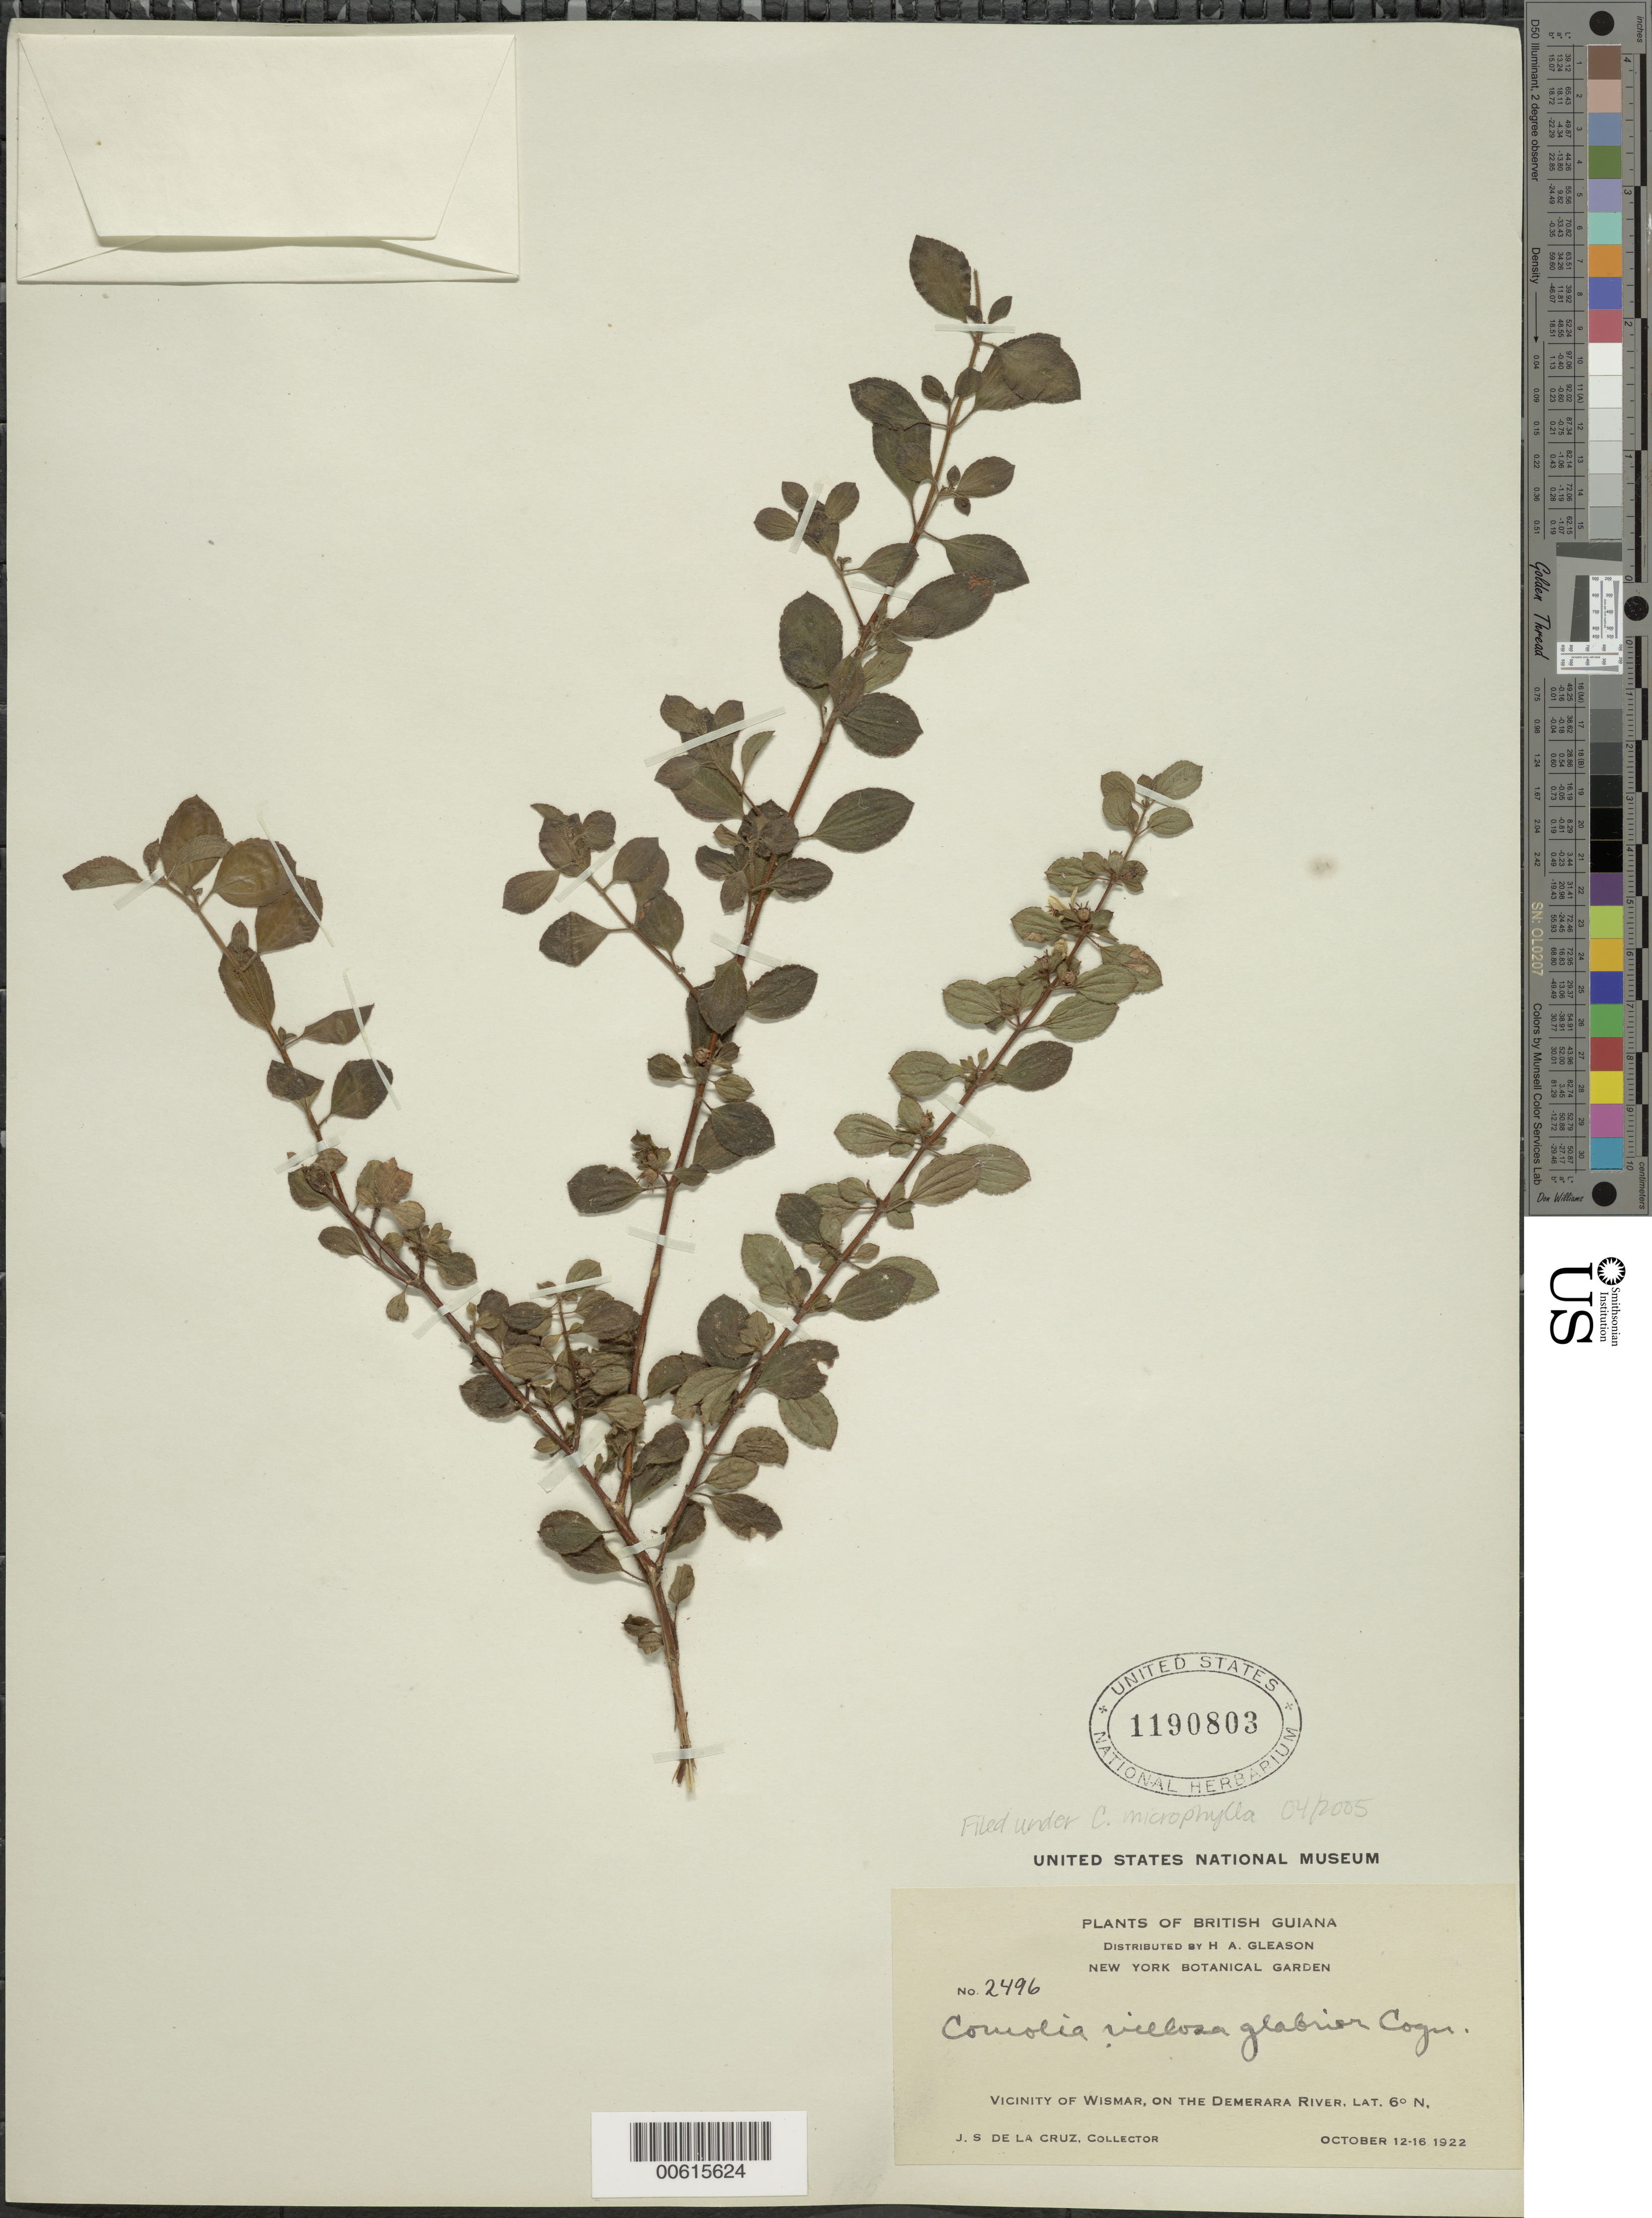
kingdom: Plantae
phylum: Tracheophyta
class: Magnoliopsida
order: Myrtales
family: Melastomataceae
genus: Comolia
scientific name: Comolia microphylla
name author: Benth.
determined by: Nunes da Silva, Diego, (RB), Jardim Botanico do Rio de Janeiro - Herbario (BRAZIL)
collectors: J. S. de la Cruz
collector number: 2496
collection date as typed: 12-Oct-22 to 16-Oct-22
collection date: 1922-10-12/1922-10-16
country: Guyana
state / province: U. Demerara-Berbice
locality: Wismar vic., on the Demerara River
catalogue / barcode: US 1190803